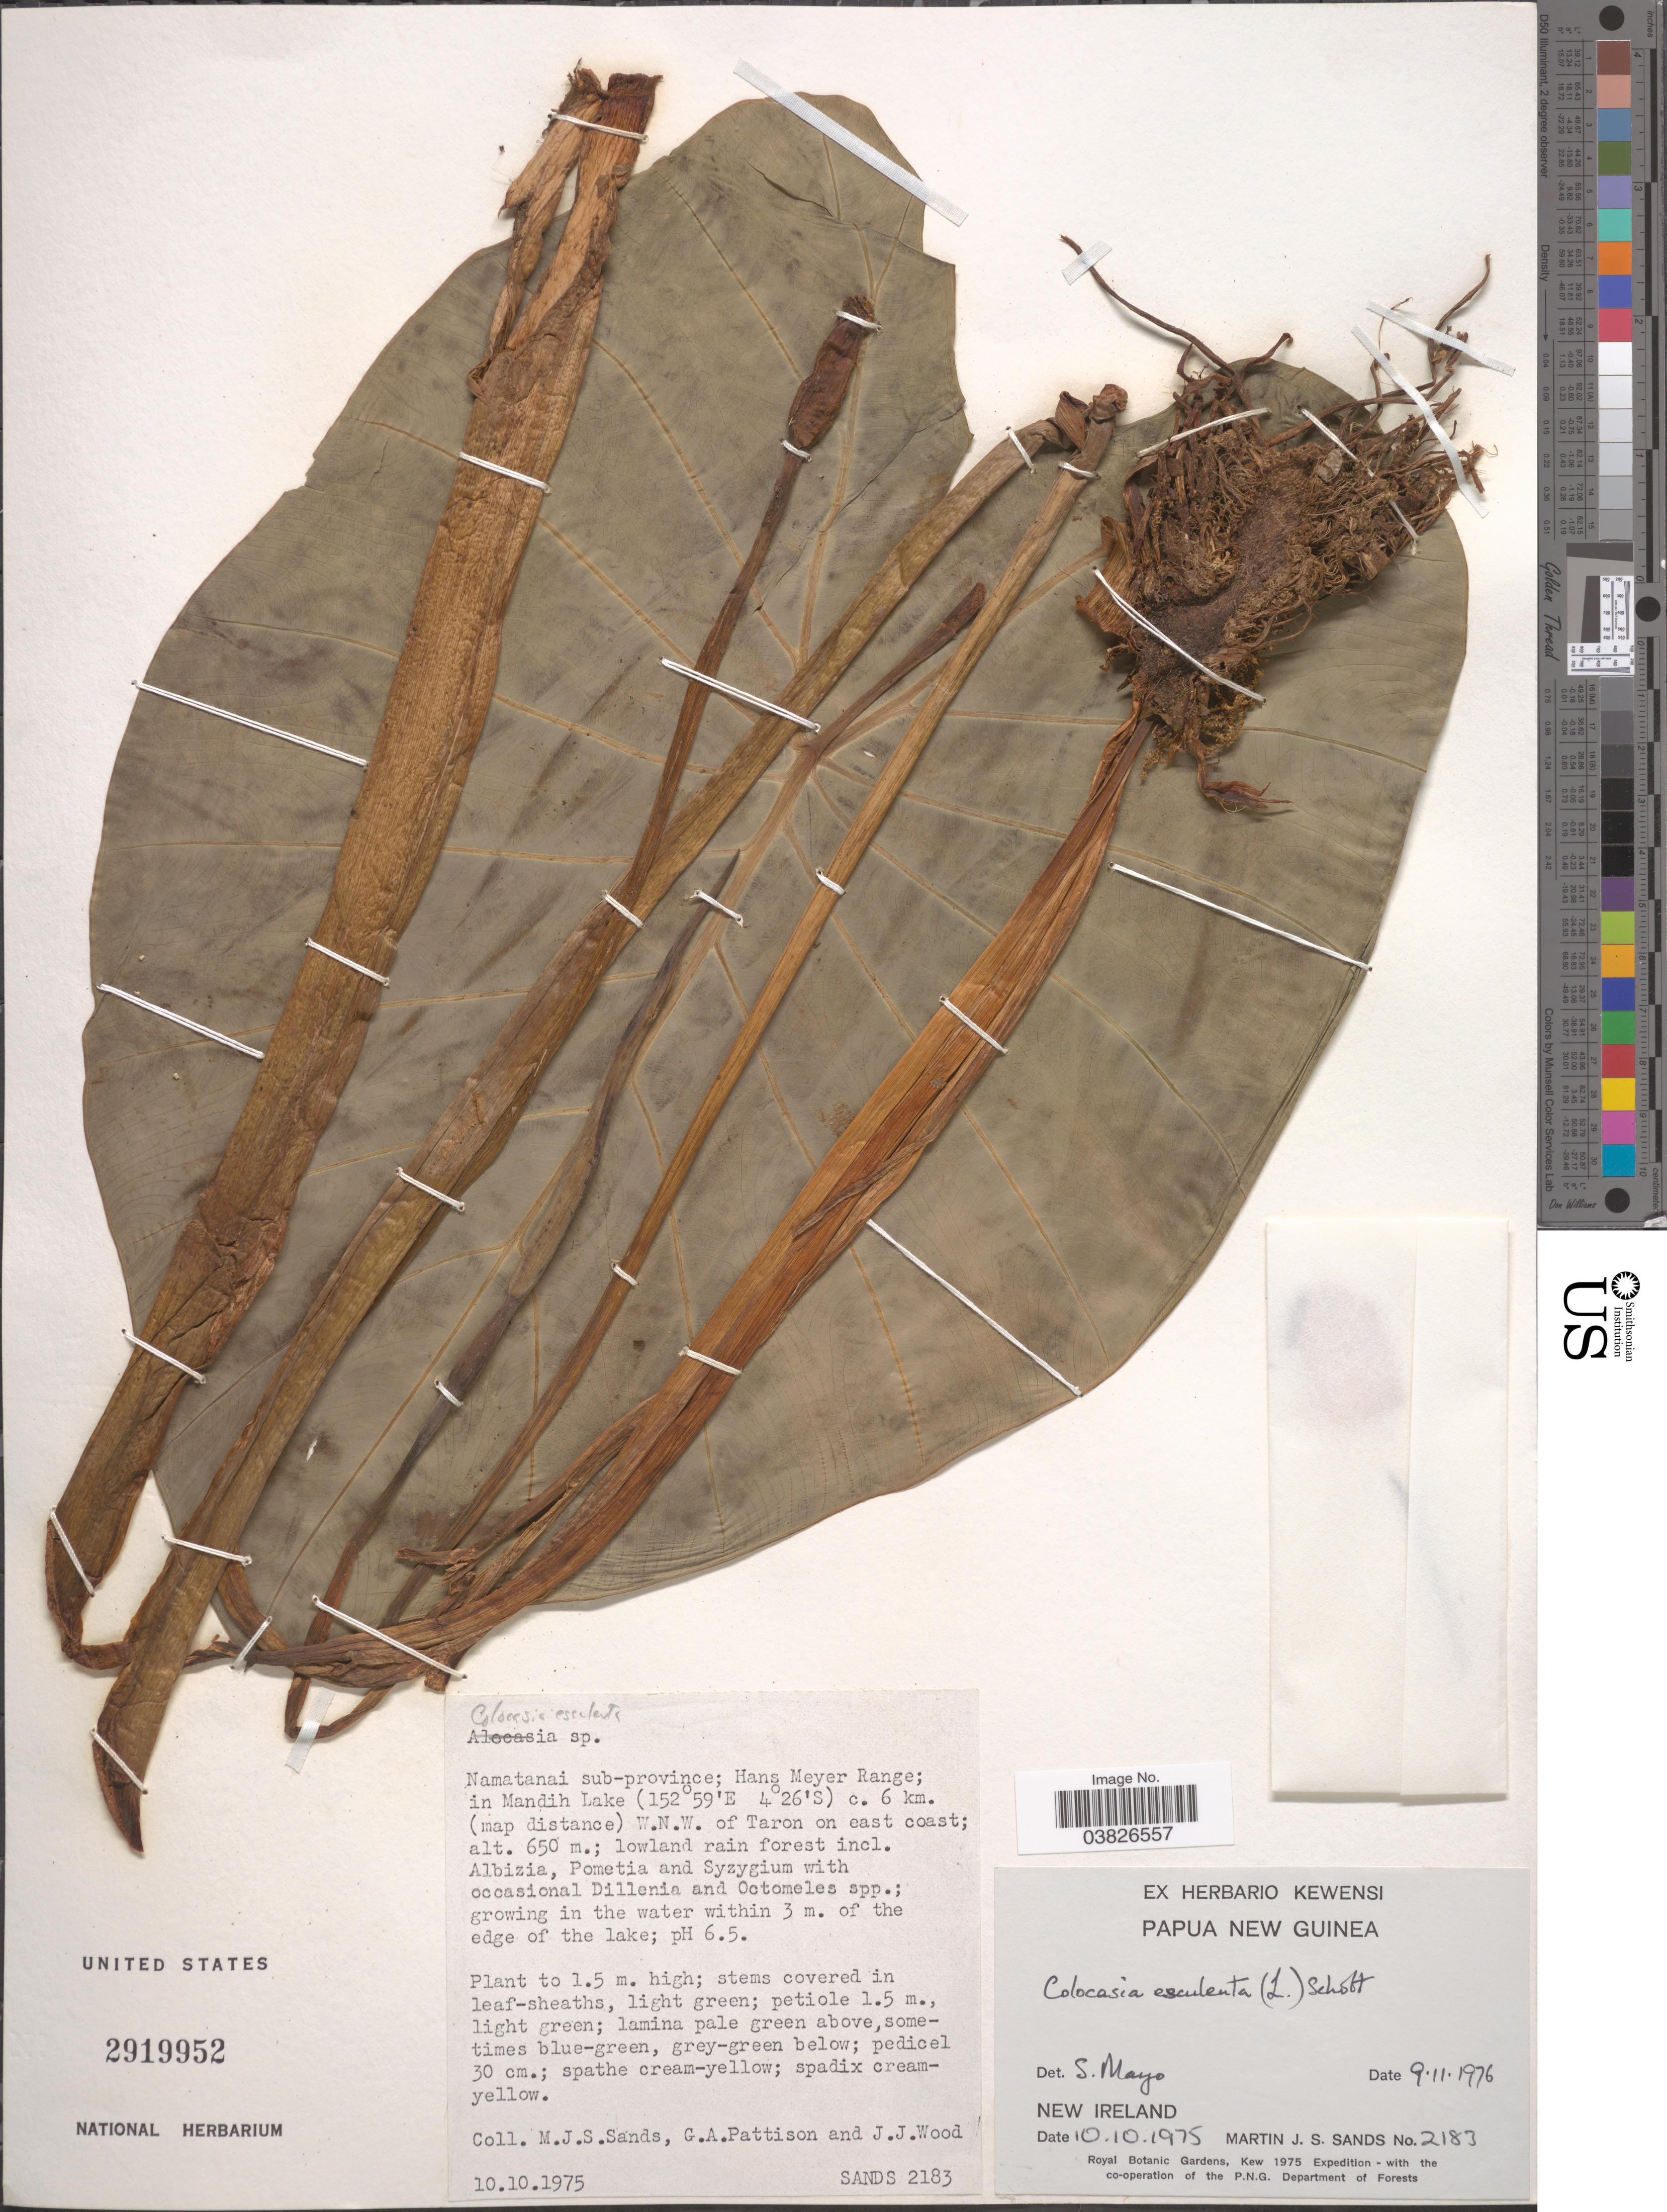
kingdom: Plantae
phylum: Tracheophyta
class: Liliopsida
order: Alismatales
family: Araceae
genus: Colocasia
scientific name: Colocasia esculenta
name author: (L.) Schott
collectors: M. Sands, G. Pattison & J. Wood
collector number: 2183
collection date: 1975-10-10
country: Papua New Guinea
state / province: New Ireland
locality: Namatanai sub-province; Hans Meyer Range; in Mandih Lake c. 6 km. (map distance) W.N.W. of Taron on east coast.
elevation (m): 650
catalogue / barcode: US 2919952